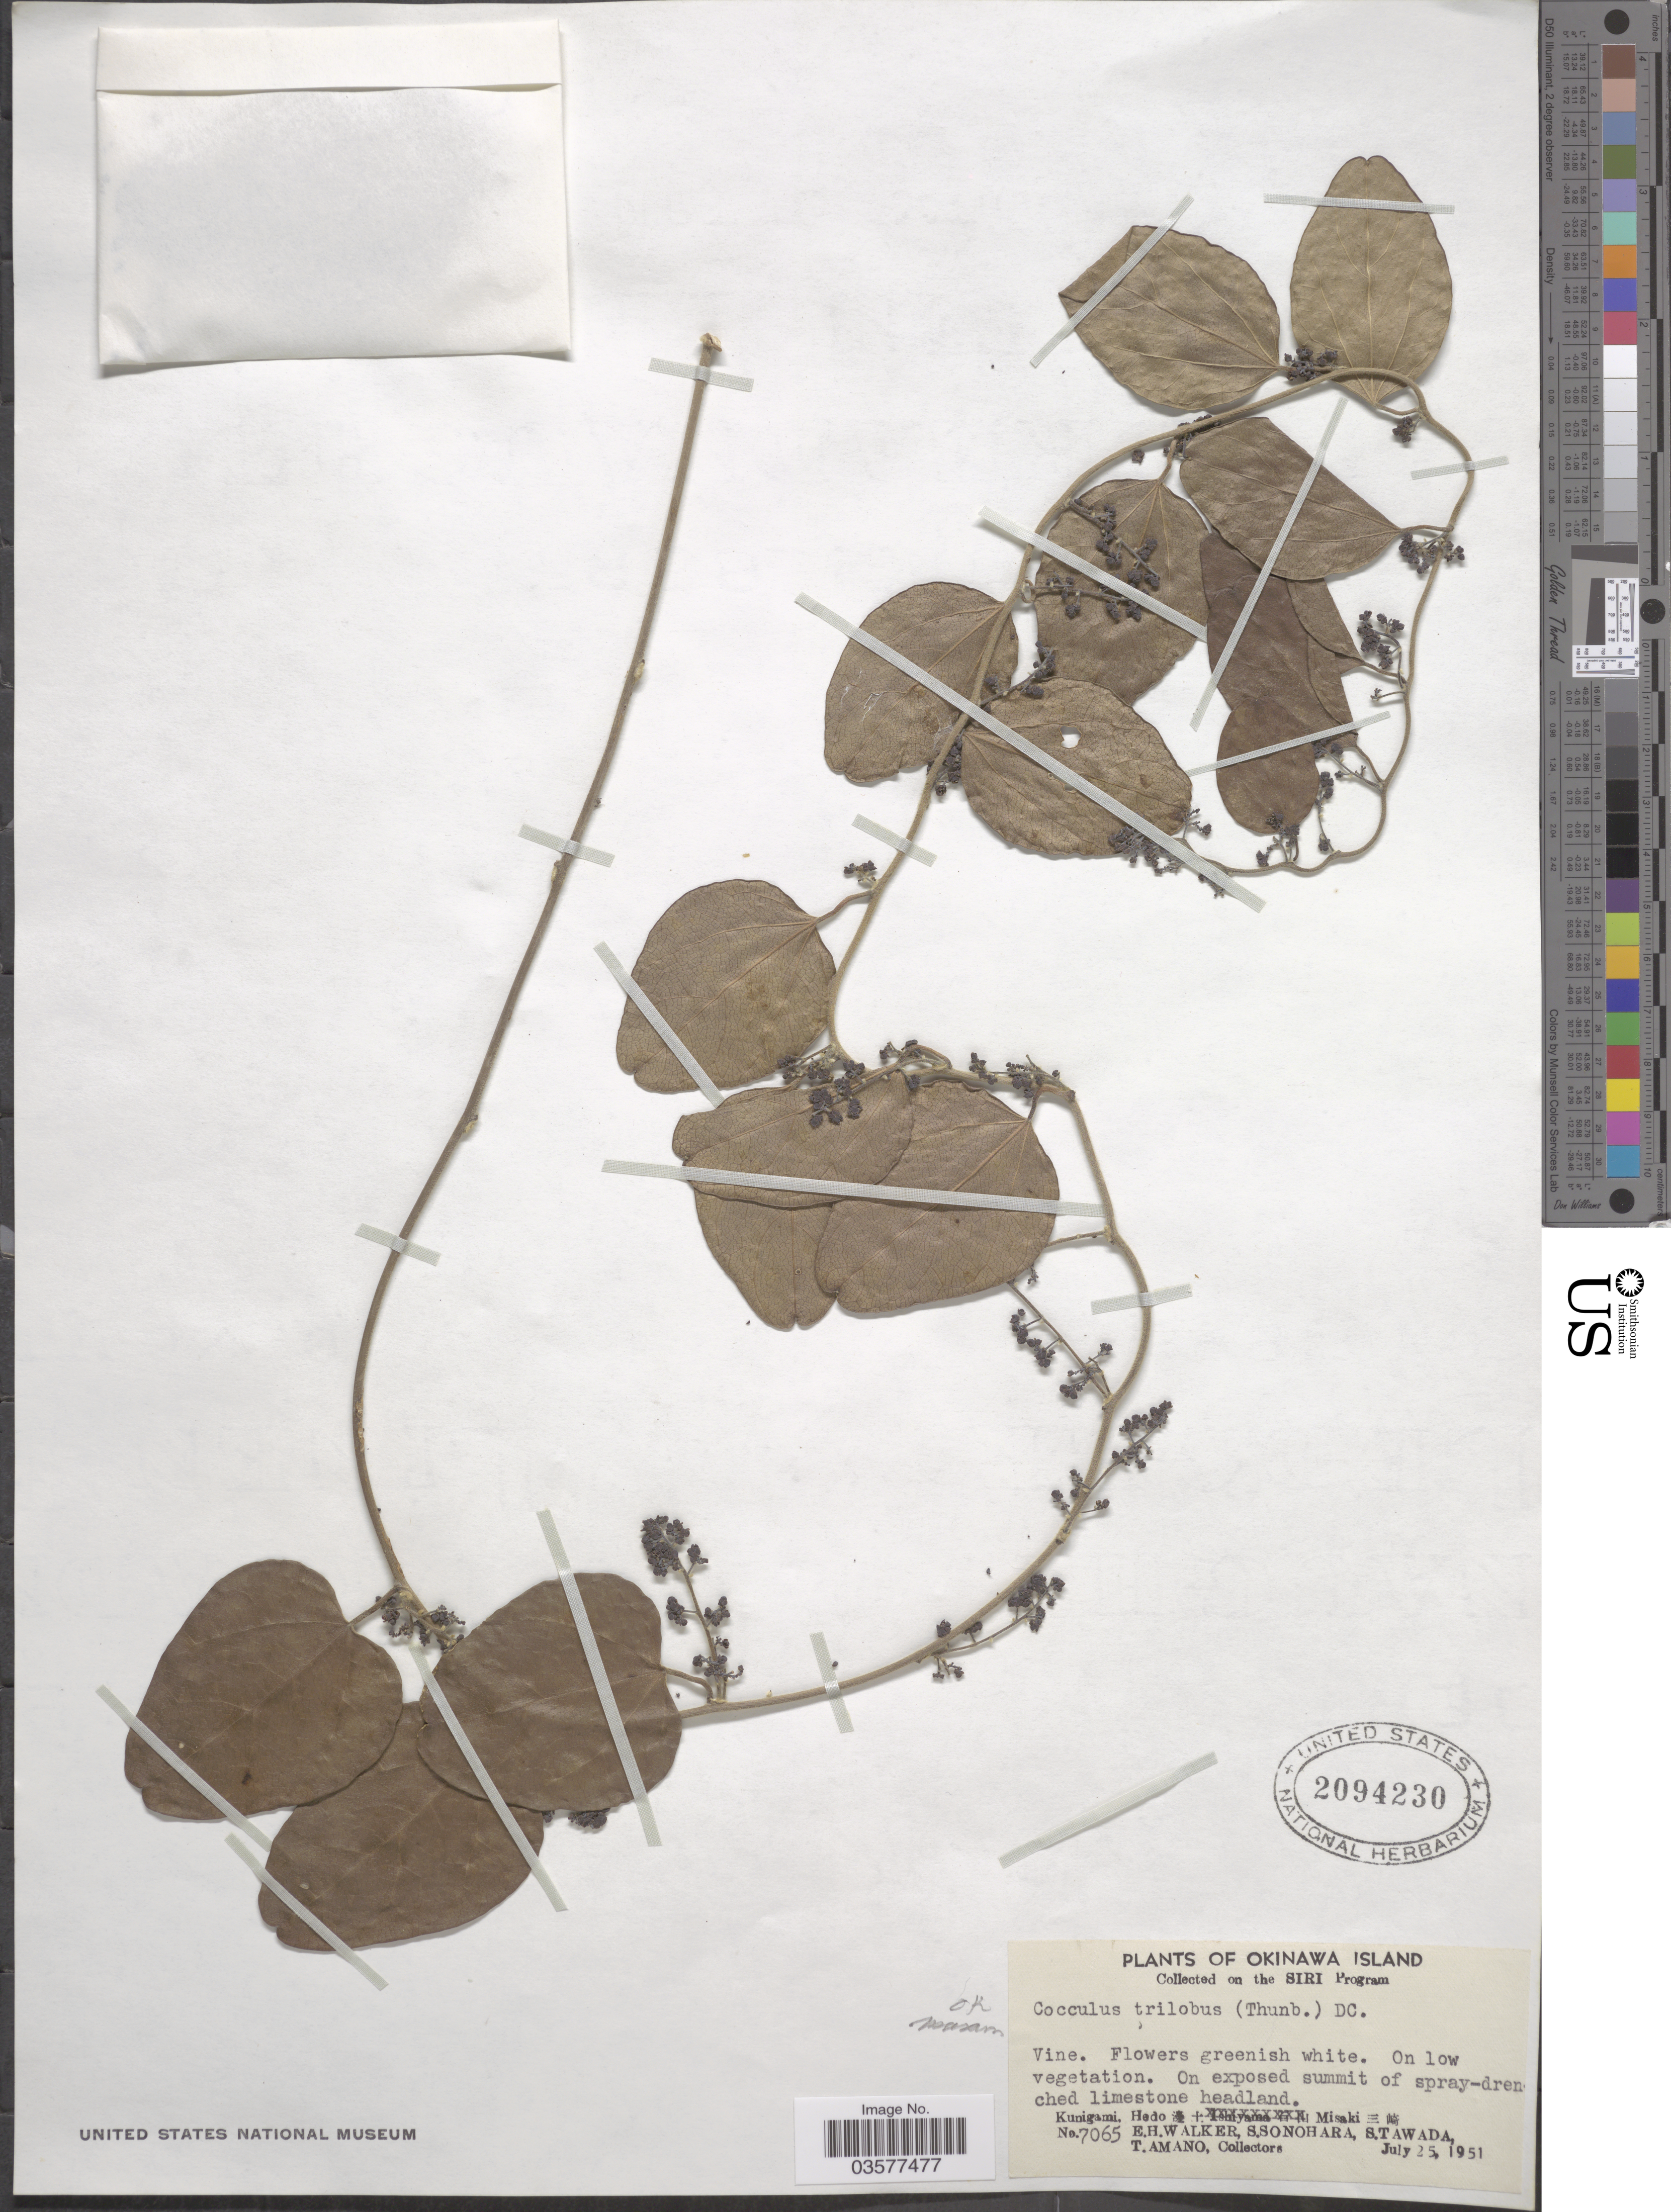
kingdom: Plantae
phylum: Tracheophyta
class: Magnoliopsida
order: Ranunculales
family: Menispermaceae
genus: Cocculus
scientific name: Cocculus orbiculatus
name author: (L.) DC.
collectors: E. H. Walker, S. Sonohara, S. Tawada & T. Amano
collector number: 7065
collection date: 1951-07-25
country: Japan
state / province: Okinawa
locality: Okinawa Island. Kunigami. Hedo [Foreign script] Misaki [Foreign script].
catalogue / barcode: US 2094230